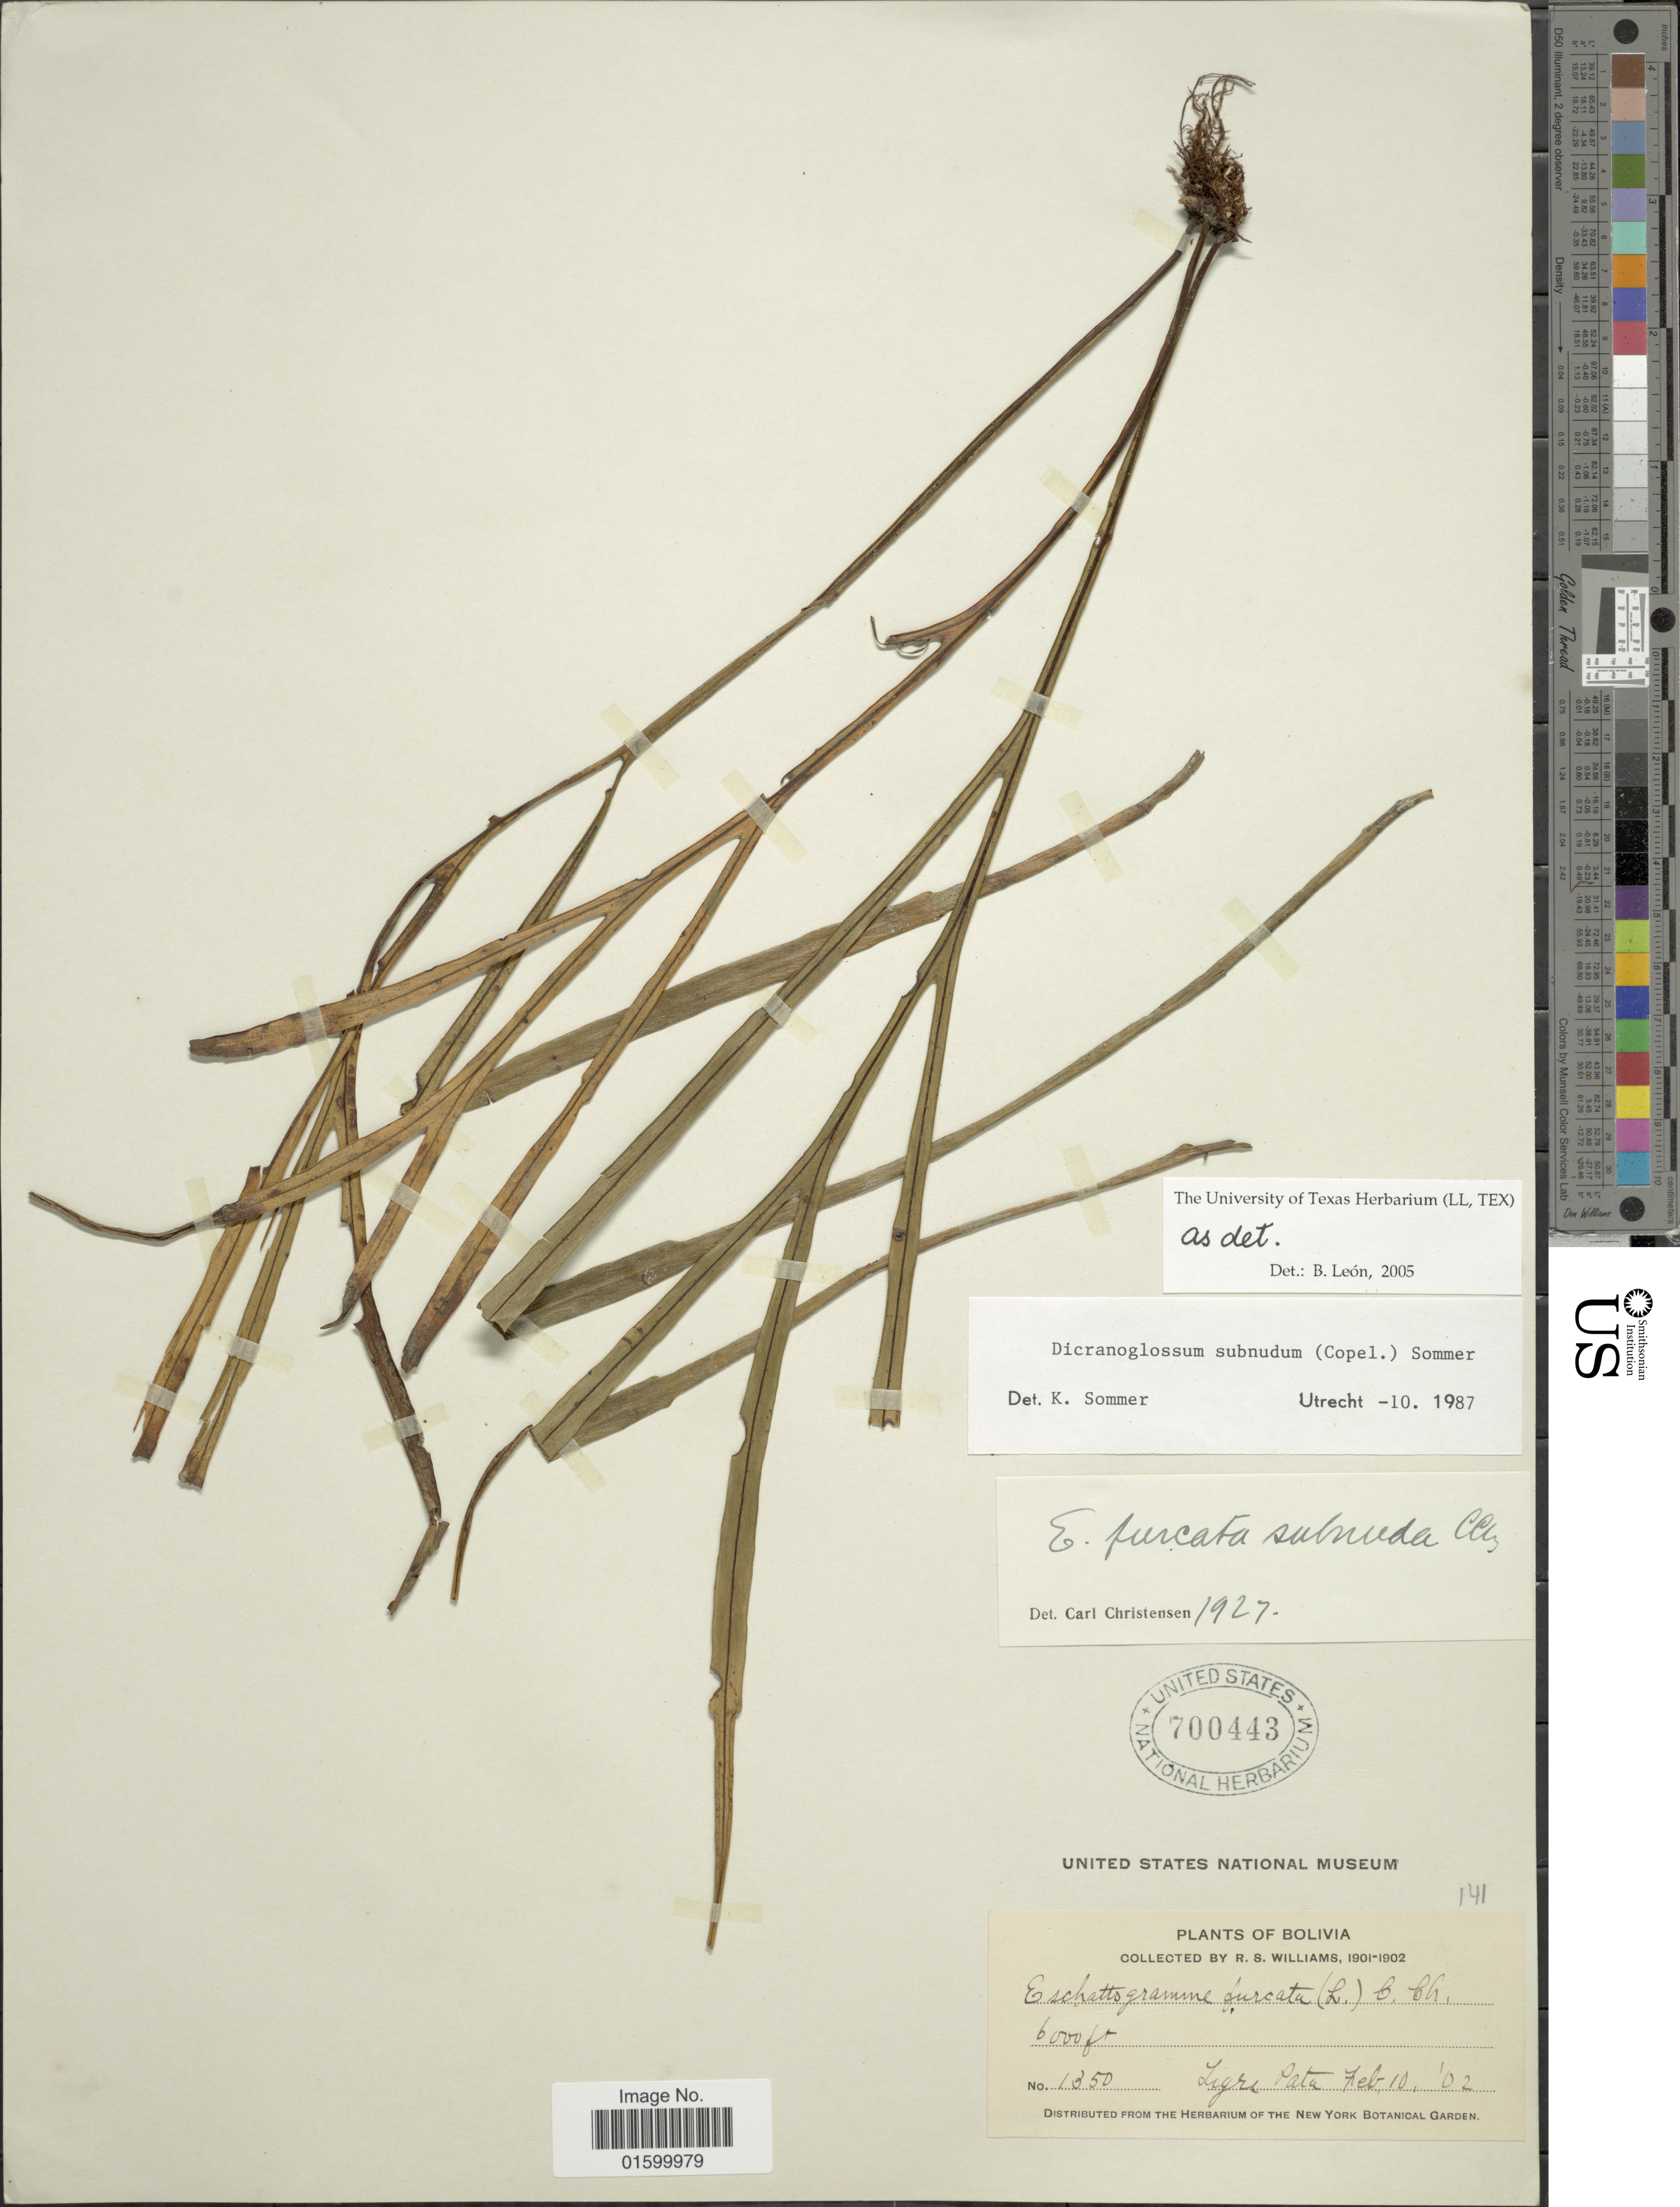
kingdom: Plantae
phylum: Tracheophyta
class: Polypodiopsida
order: Polypodiales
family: Polypodiaceae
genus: Pleopeltis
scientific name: Pleopeltis subnuda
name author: (C. Chr.) A.R. Sm.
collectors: R. S. Williams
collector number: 1350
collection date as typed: Feb. 10, '02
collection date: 1902-02-10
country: Bolivia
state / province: La Paz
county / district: Franz Tamayo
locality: Pata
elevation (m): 1829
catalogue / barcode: US 700443